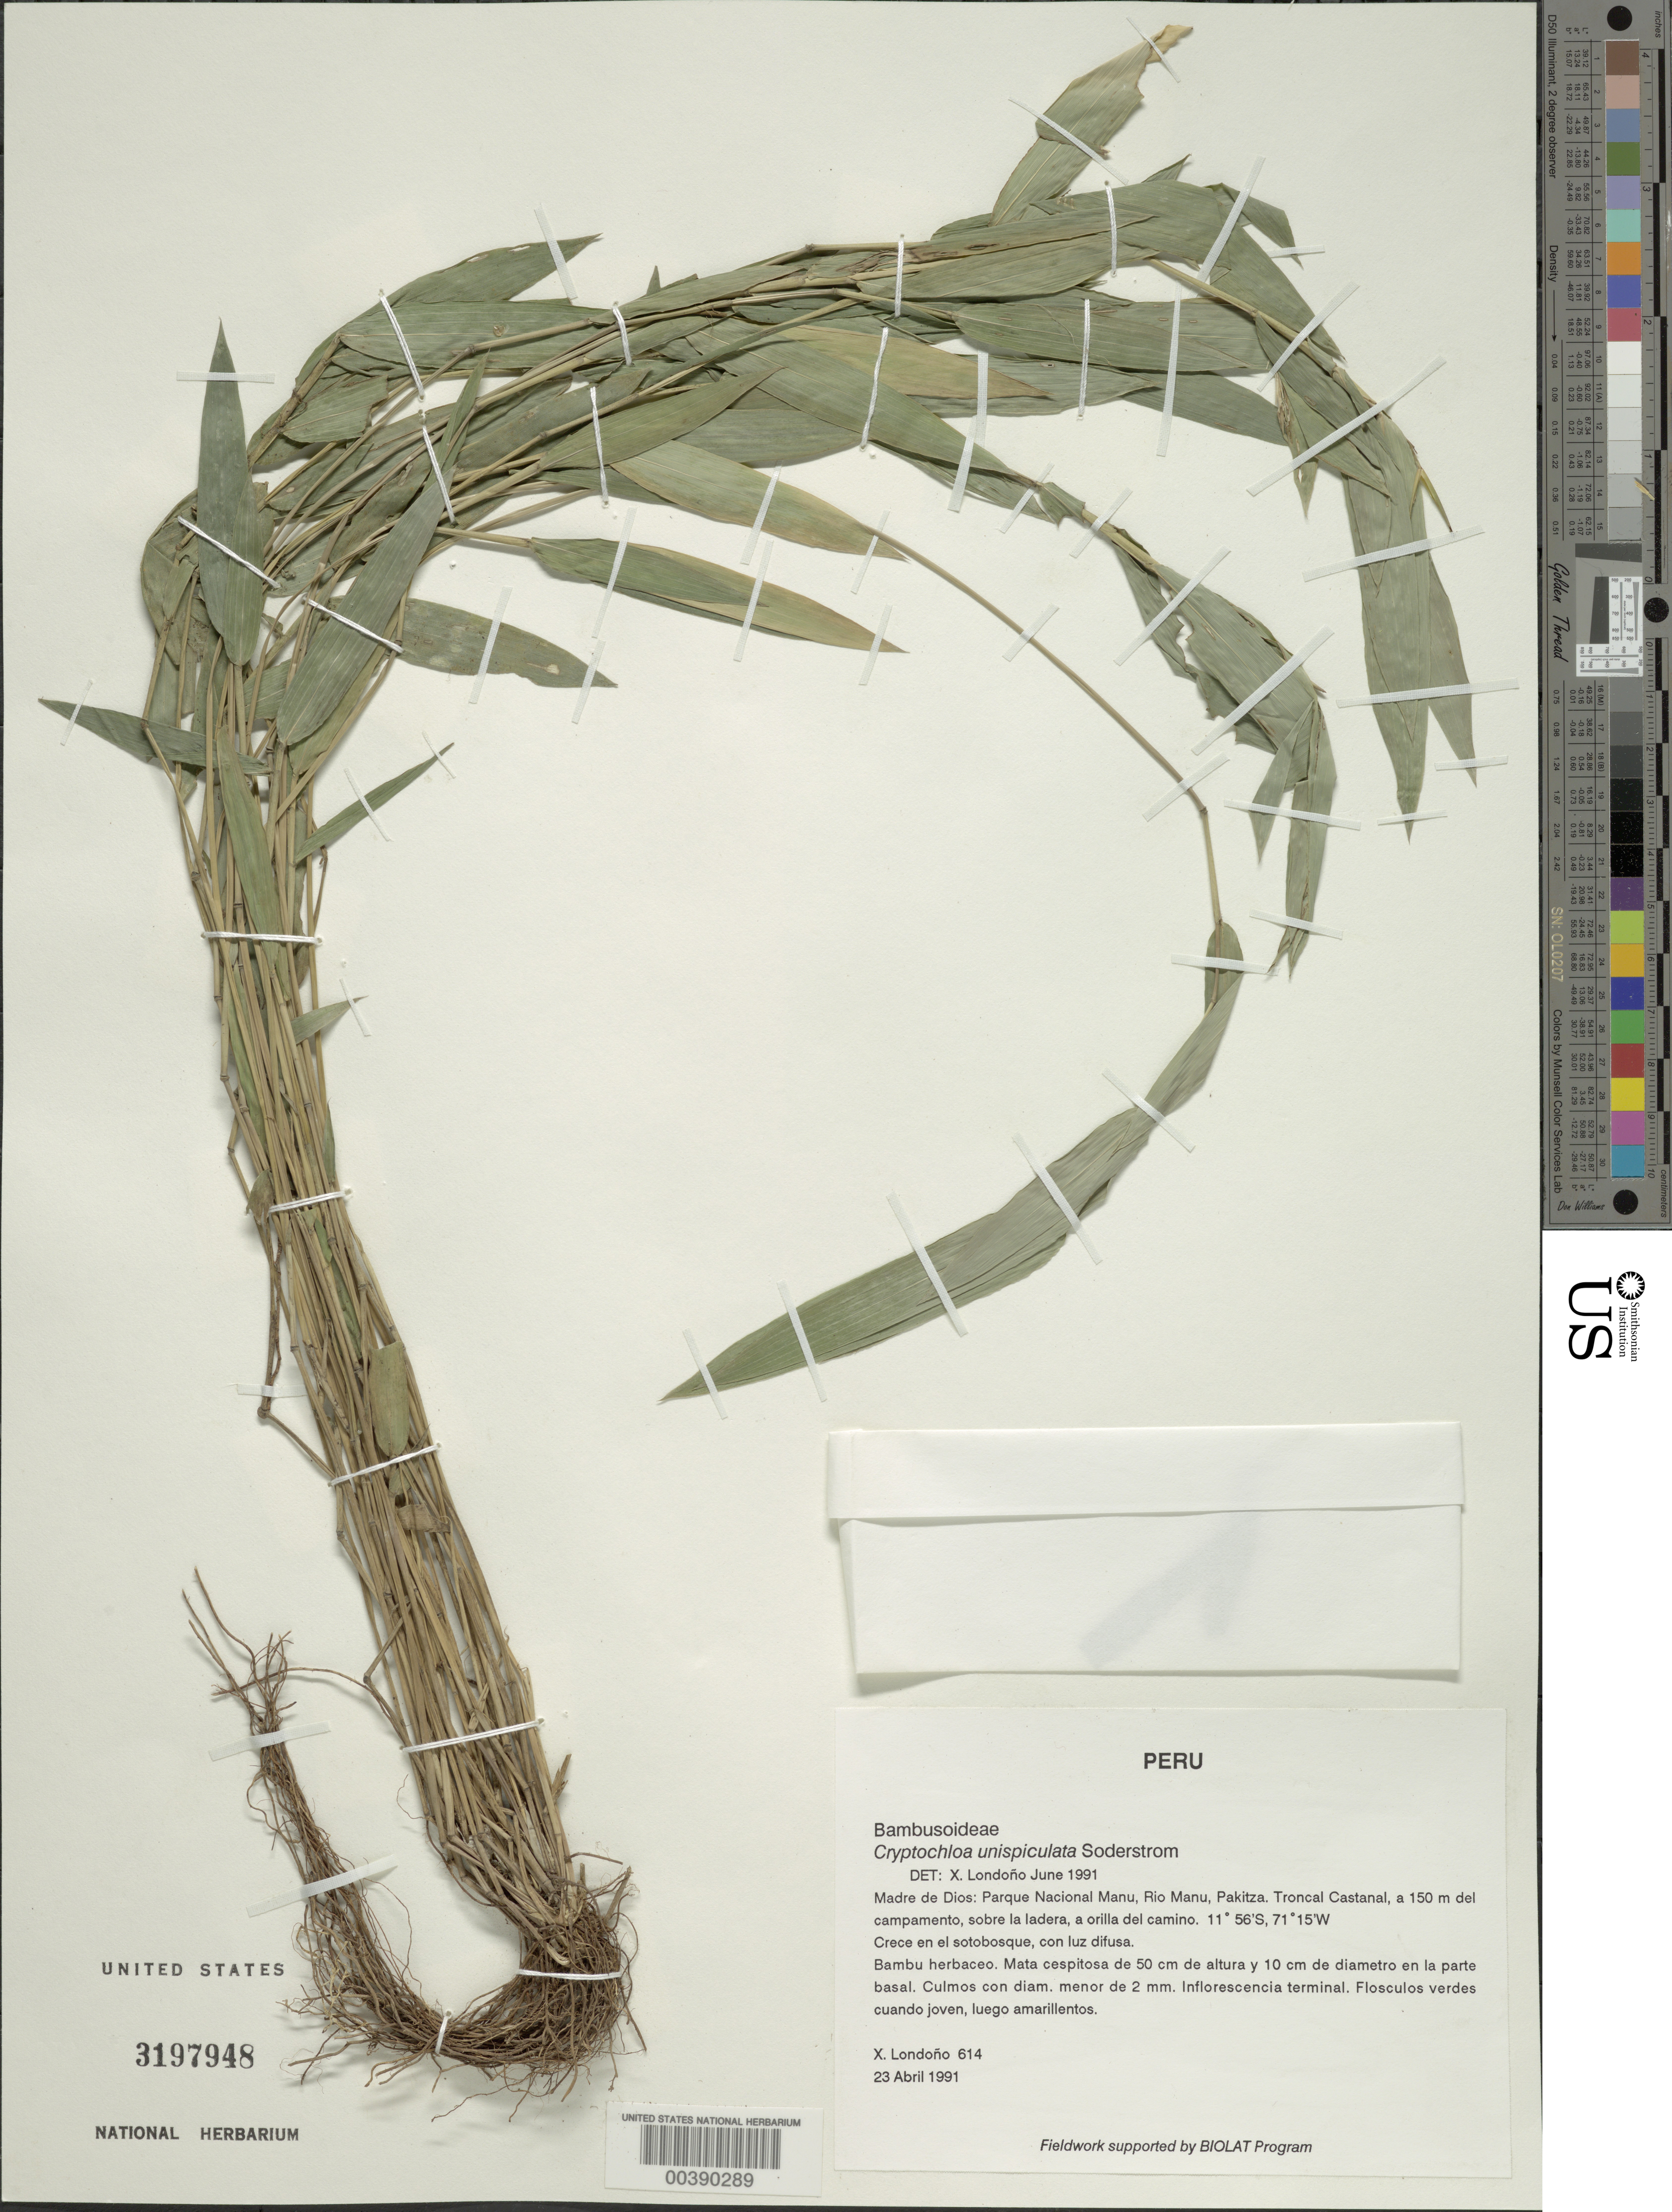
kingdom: Plantae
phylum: Tracheophyta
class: Liliopsida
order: Poales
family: Poaceae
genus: Cryptochloa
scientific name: Cryptochloa unispiculata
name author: Soderstr.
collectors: X. Londoño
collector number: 614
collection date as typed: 23 Apr 1991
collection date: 1991-04-23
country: Peru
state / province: Madre de Dios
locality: Parque nacional manu, rio manu, pakitza, troncal castanal, a 150m del campamento, sobre la ladera, a orilla del camino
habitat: Sotobosque, con luz difusa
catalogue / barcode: US 3197948